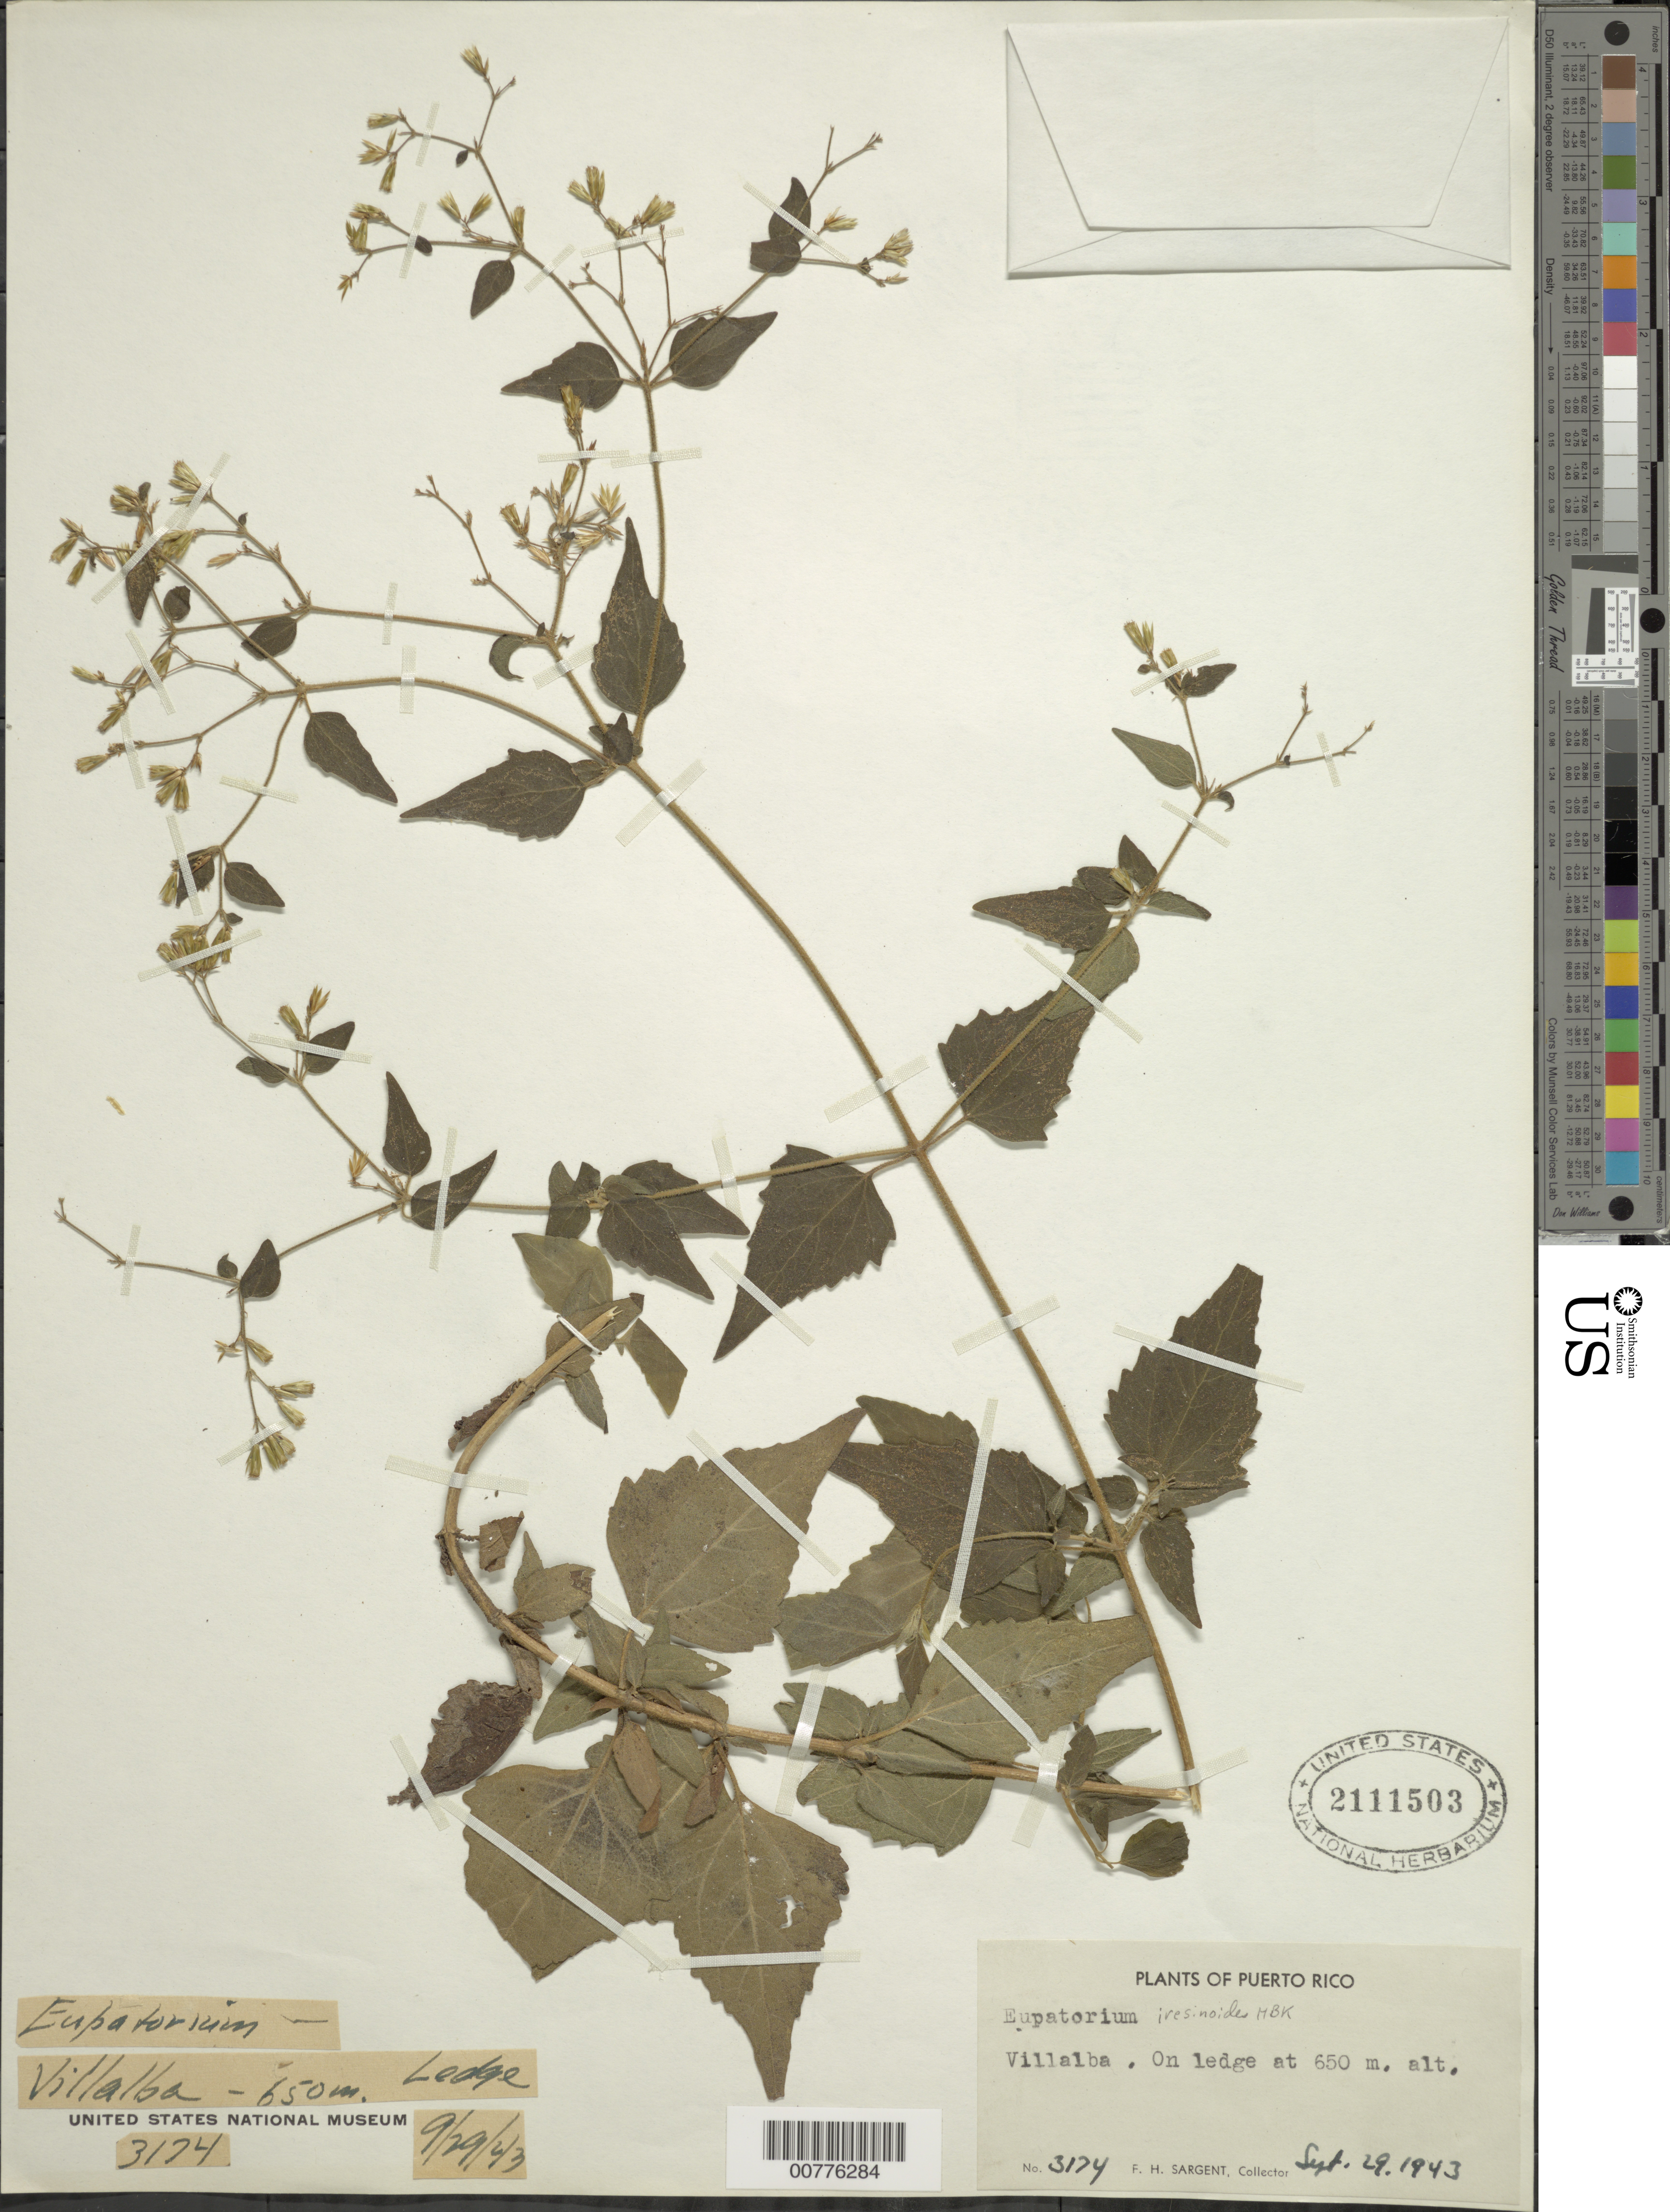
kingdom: Plantae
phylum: Tracheophyta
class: Magnoliopsida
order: Asterales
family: Asteraceae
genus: Condylidium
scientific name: Condylidium iresinoides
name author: (Kunth) R.M. King & H. Rob.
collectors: F. H. Sargent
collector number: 3174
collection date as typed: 29 Sep 1943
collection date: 1943-09-29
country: Puerto Rico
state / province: Villalba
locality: Villalba. On ledge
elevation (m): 650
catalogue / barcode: US 2111503